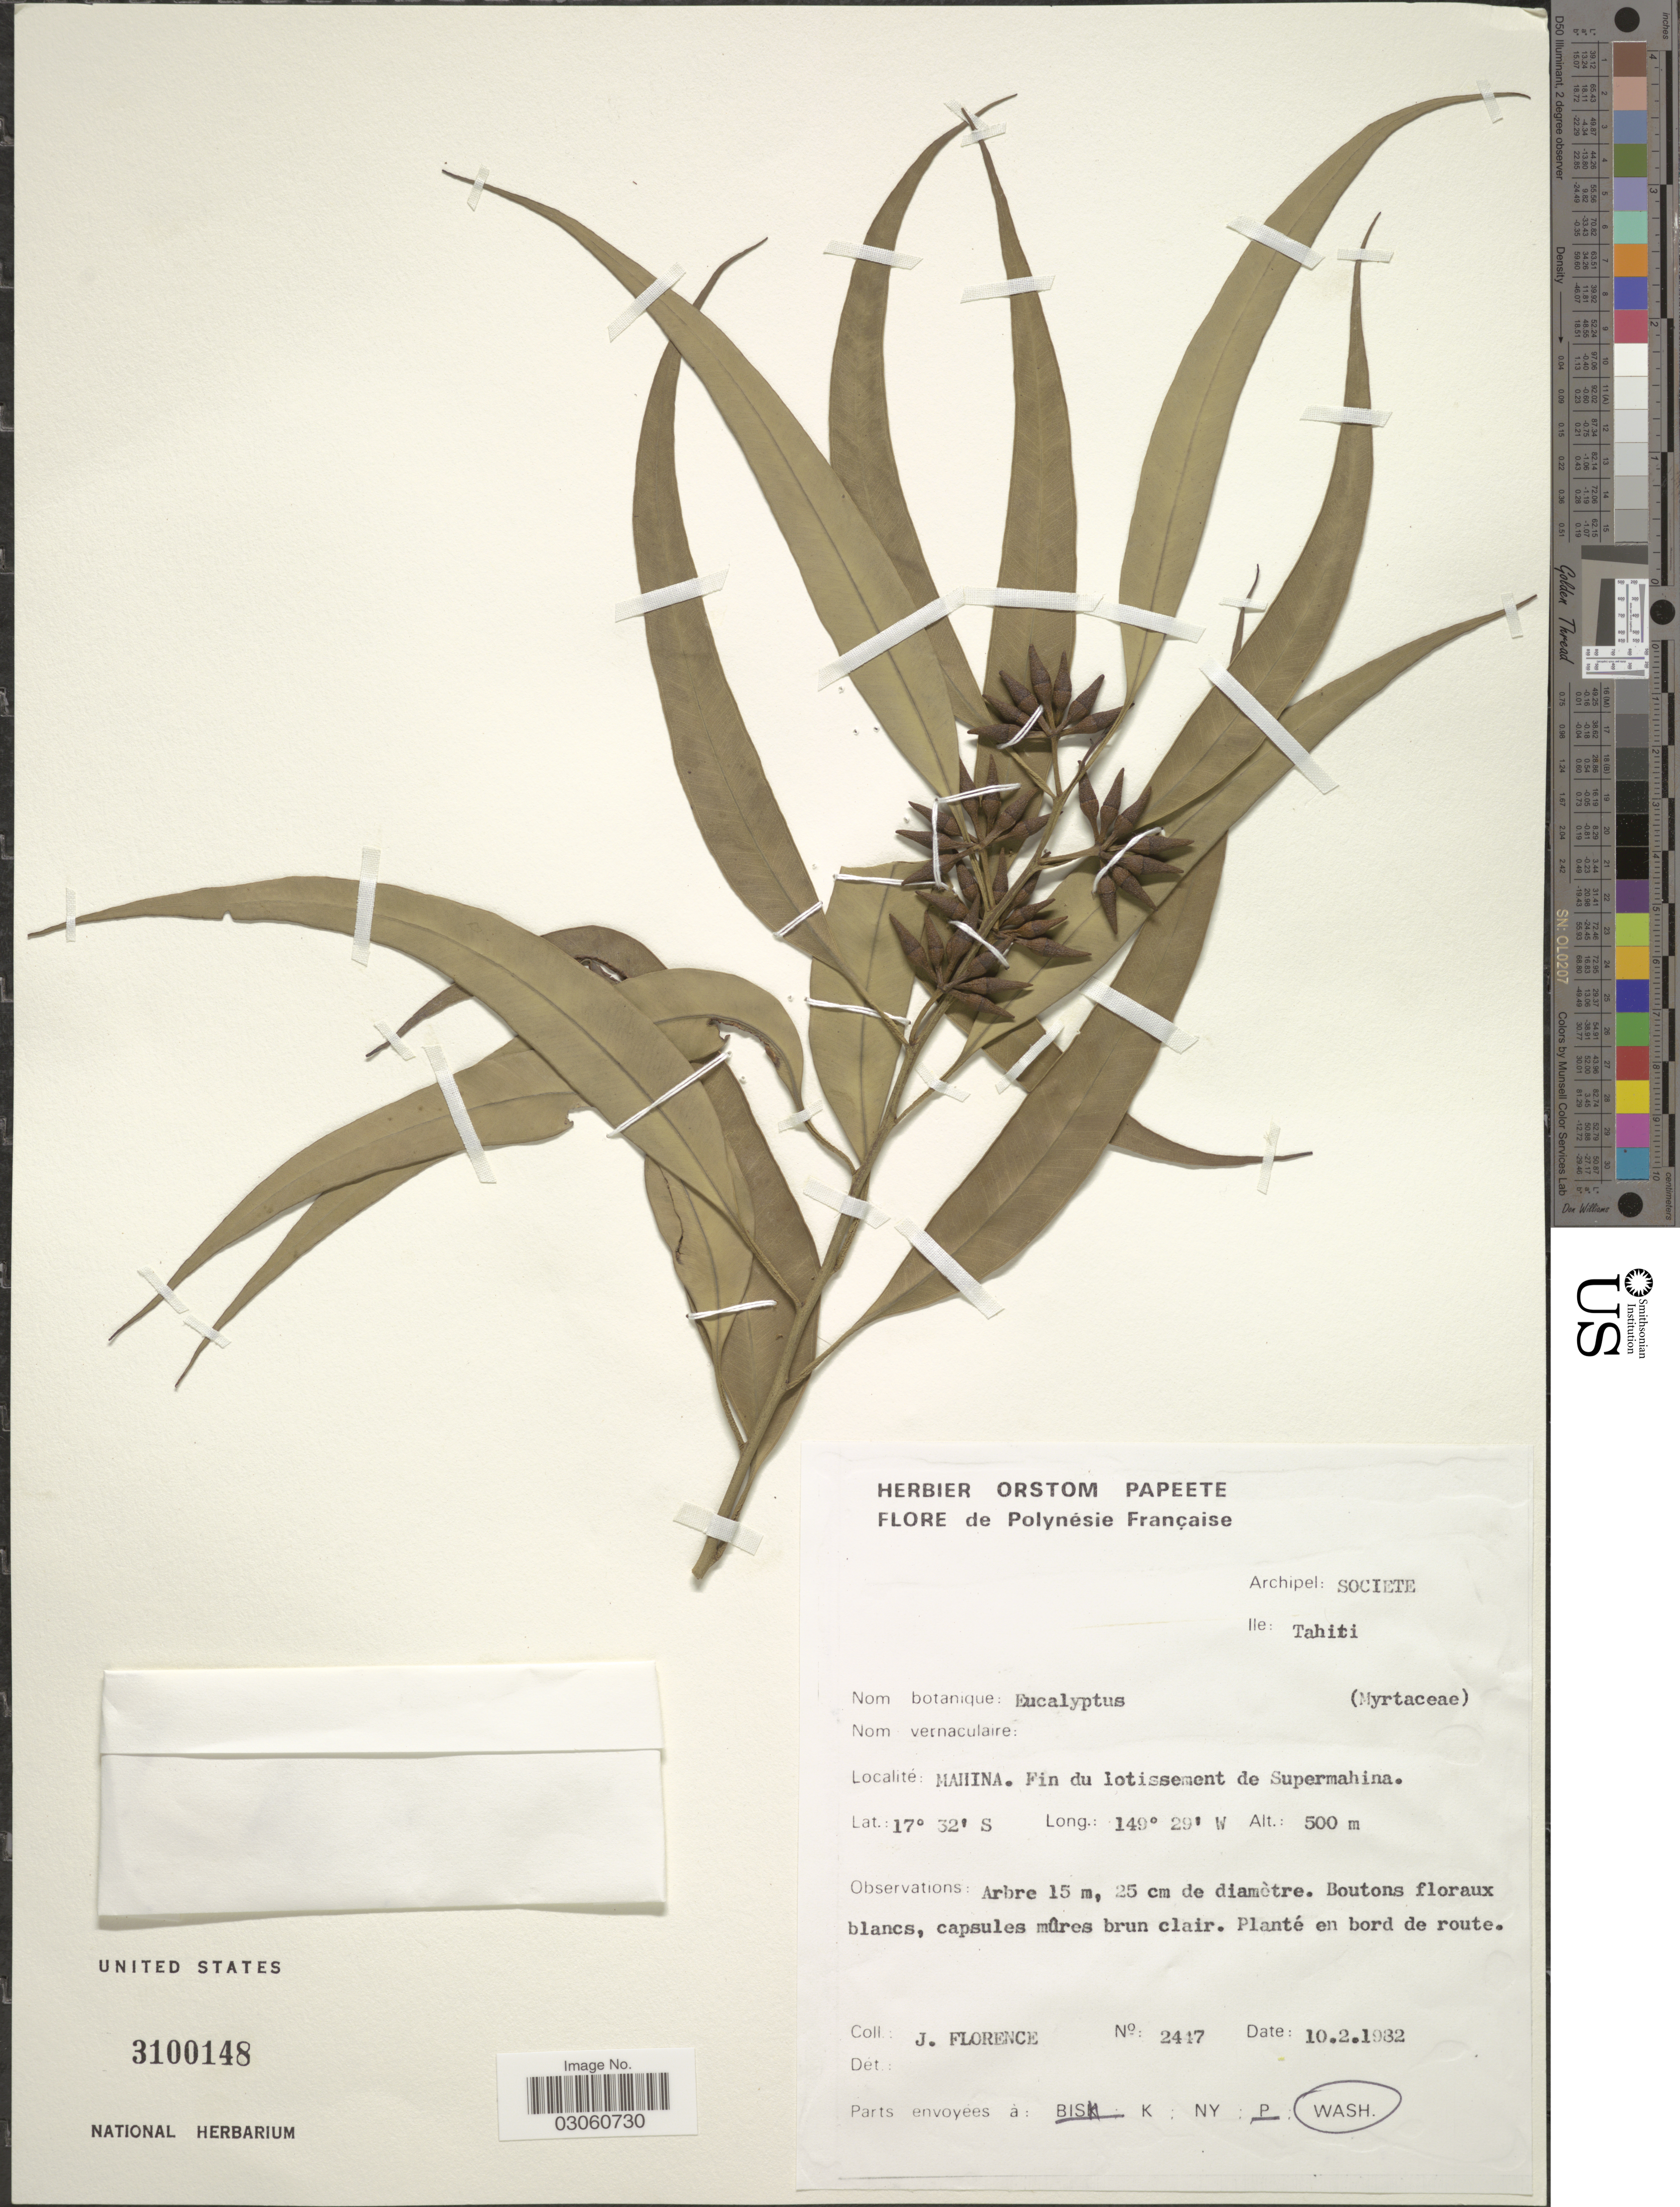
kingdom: Plantae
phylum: Tracheophyta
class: Magnoliopsida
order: Myrtales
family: Myrtaceae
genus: Eucalyptus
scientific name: Eucalyptus sp.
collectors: J. Florence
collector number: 2447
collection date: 1982-02-10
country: French Polynesia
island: Tahiti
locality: Archipel: Societe, Ile: Tahiti. Mahina. Fin du lotissement de Supermahina.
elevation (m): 500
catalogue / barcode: US 3100148